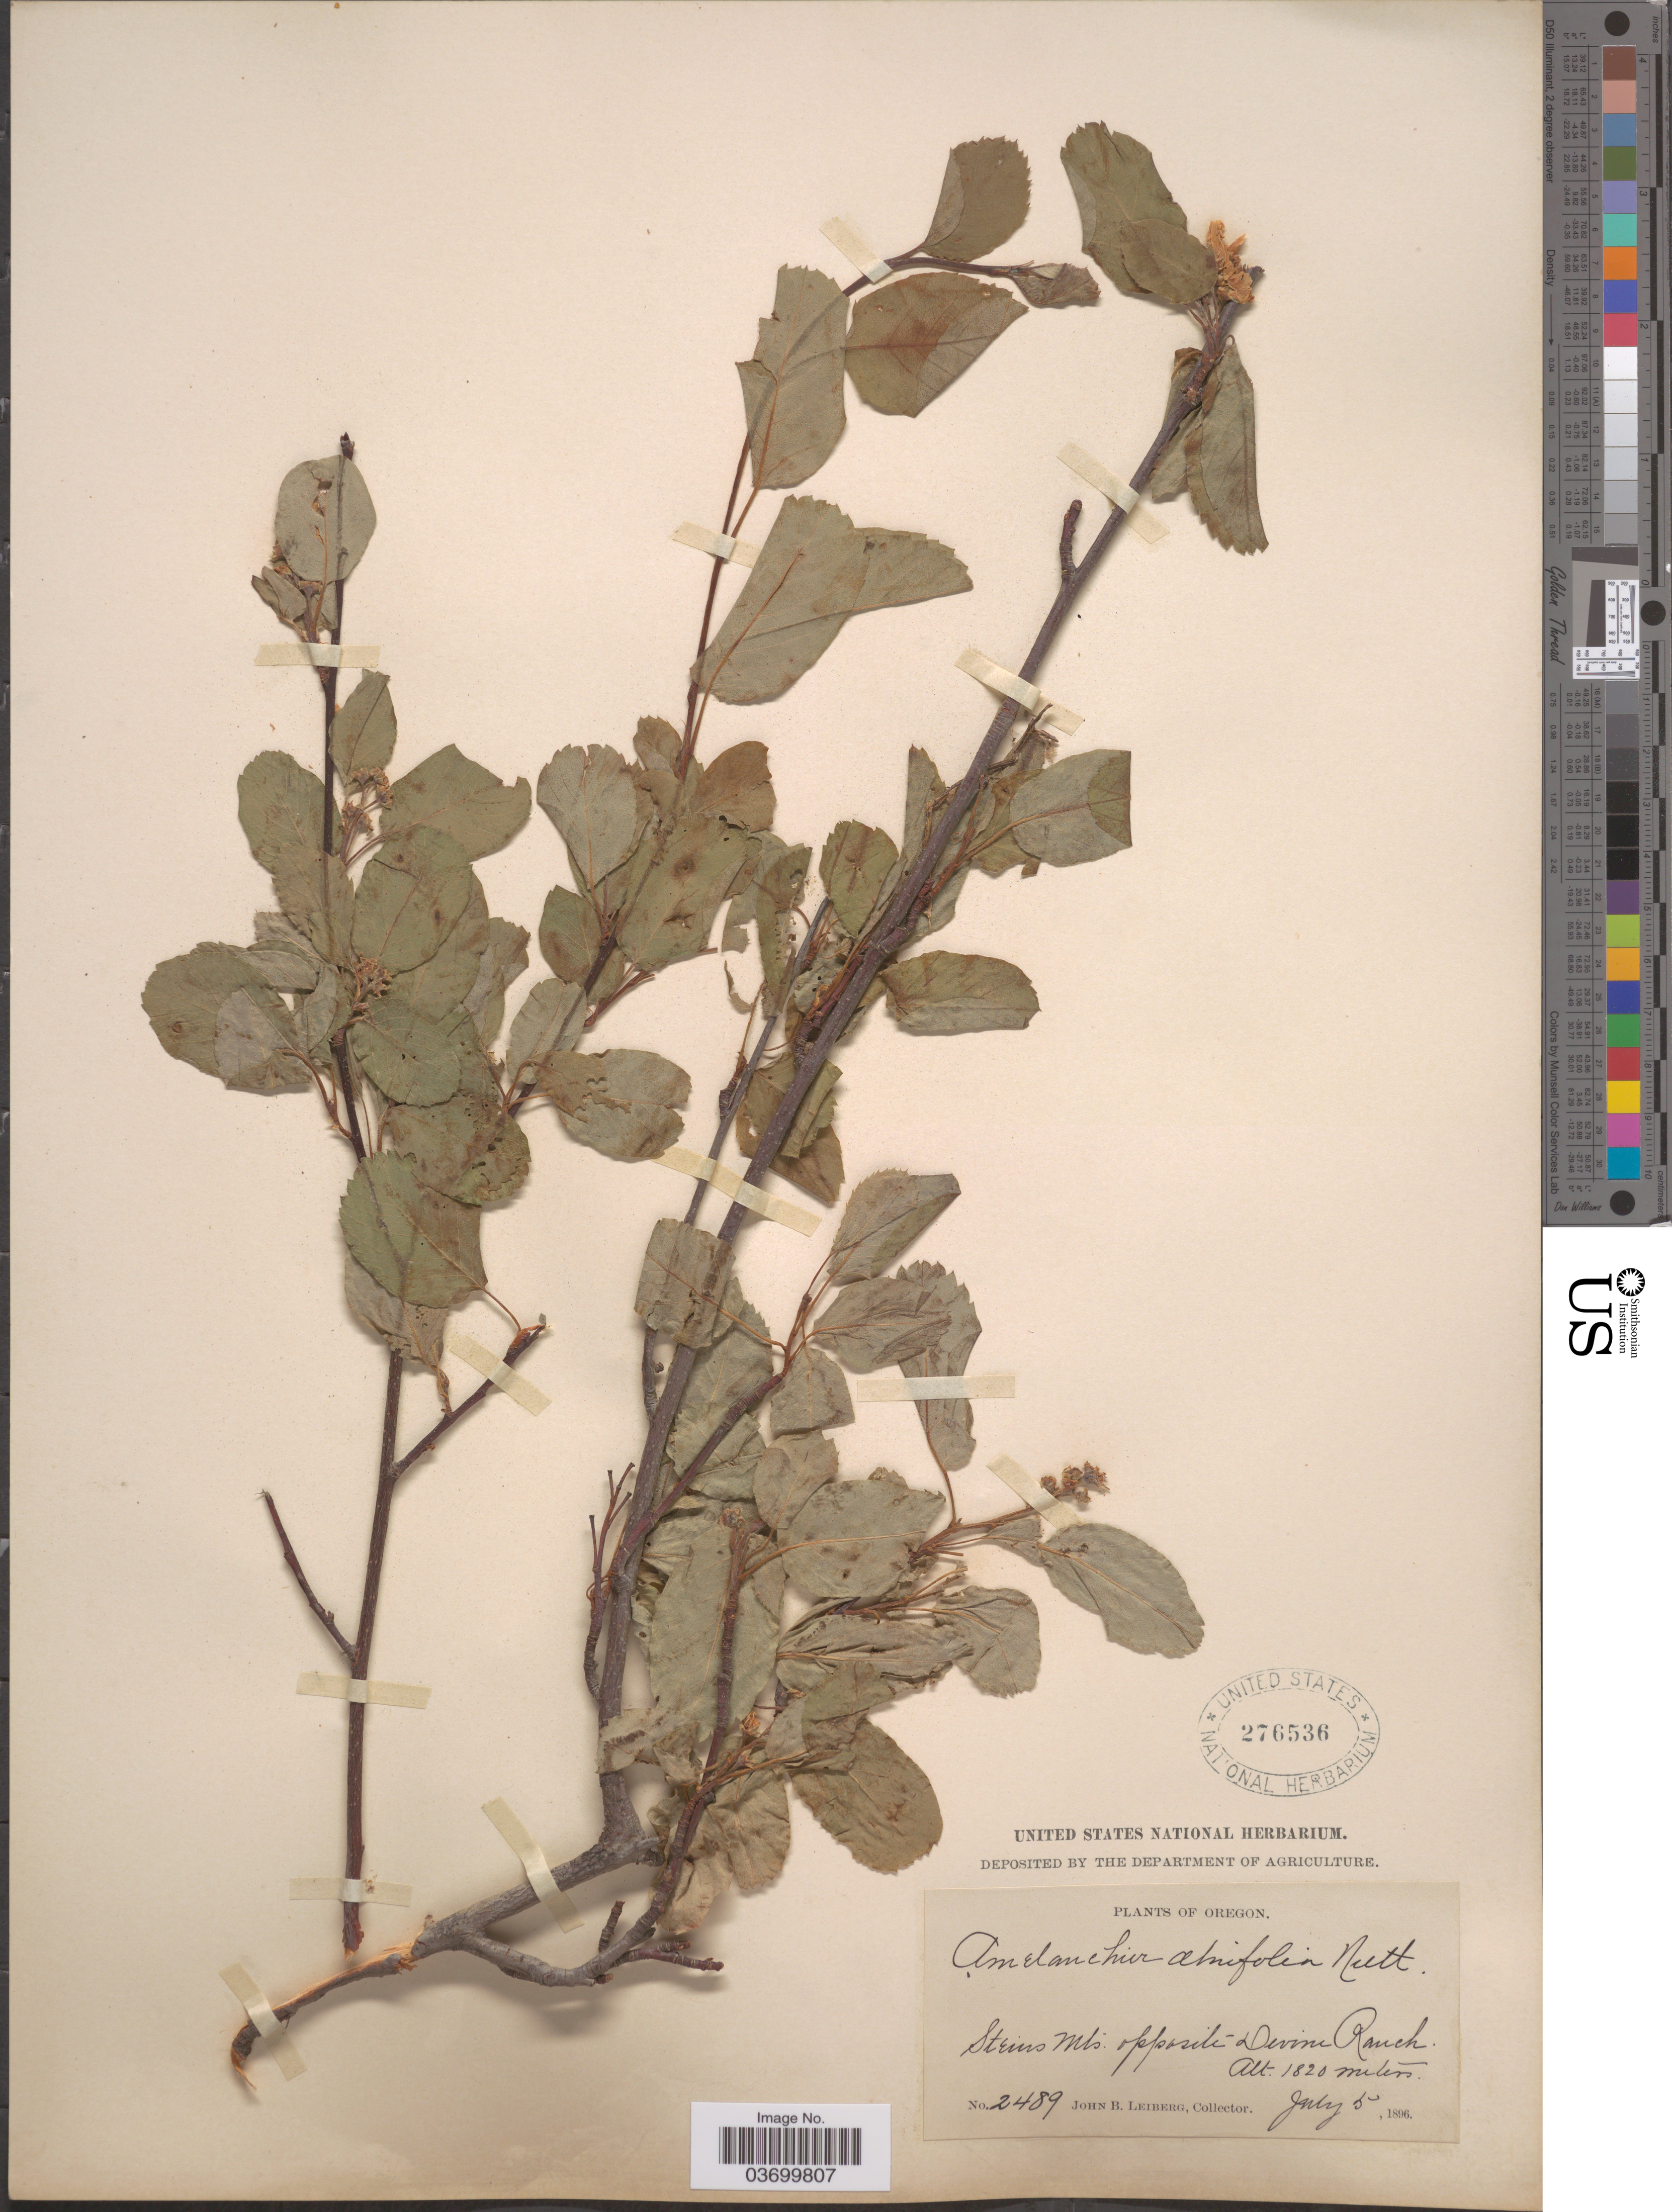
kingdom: Plantae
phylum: Tracheophyta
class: Magnoliopsida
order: Rosales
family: Rosaceae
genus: Amelanchier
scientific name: Amelanchier alnifolia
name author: (Nutt.) Nutt. ex M. Roem.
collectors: J. B. Leiberg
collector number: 2489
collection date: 1896-07-05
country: United States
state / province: Oregon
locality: Steins Mts. opposite Devine Ranch.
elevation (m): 1820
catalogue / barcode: US 276536